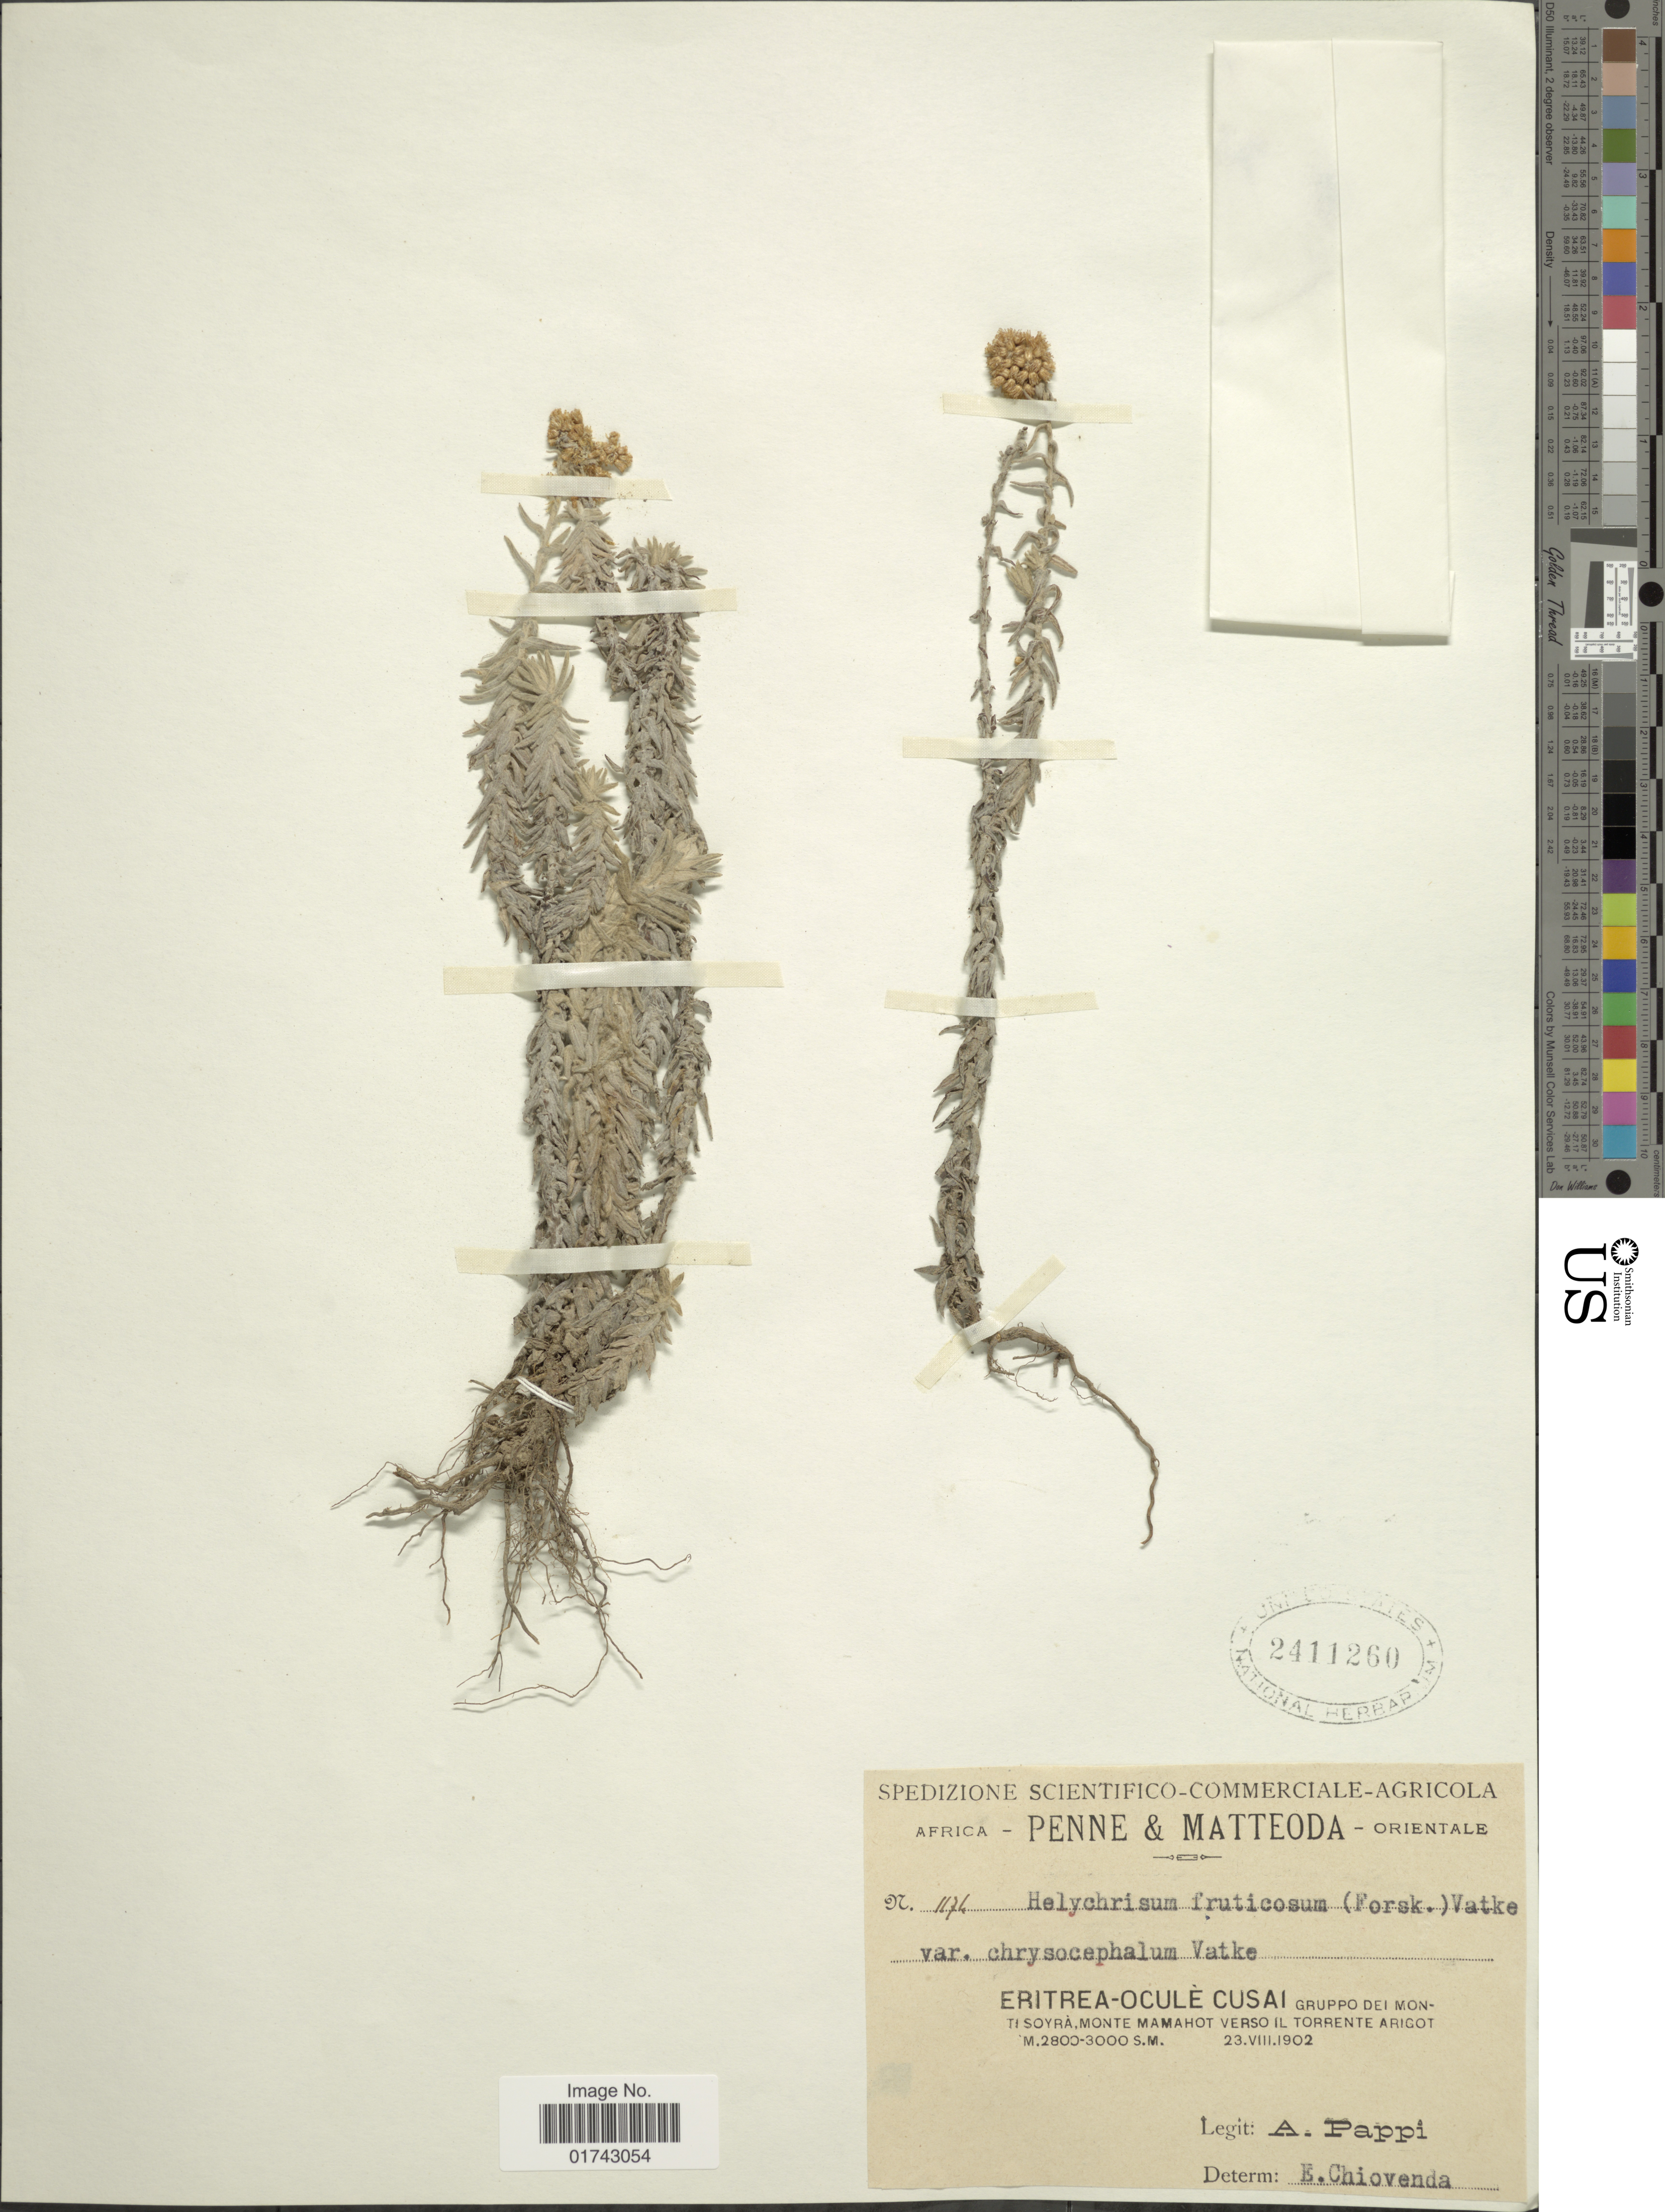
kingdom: Plantae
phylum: Tracheophyta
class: Magnoliopsida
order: Asterales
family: Asteraceae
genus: Helichrysum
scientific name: Helichrysum forskahlii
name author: (J.F. Gmel.) Hilliard & B.L. Burtt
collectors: A. Pappi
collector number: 1176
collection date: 1902-08-23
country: Eritrea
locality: Africa Penne & Matteoda Orienrtale, Eritrea-Ocule Cusai, Gruppo Dei Monti Soyra, Monte Mamahot Verso Il Torrente Arigot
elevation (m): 2800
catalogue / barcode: US 2411260